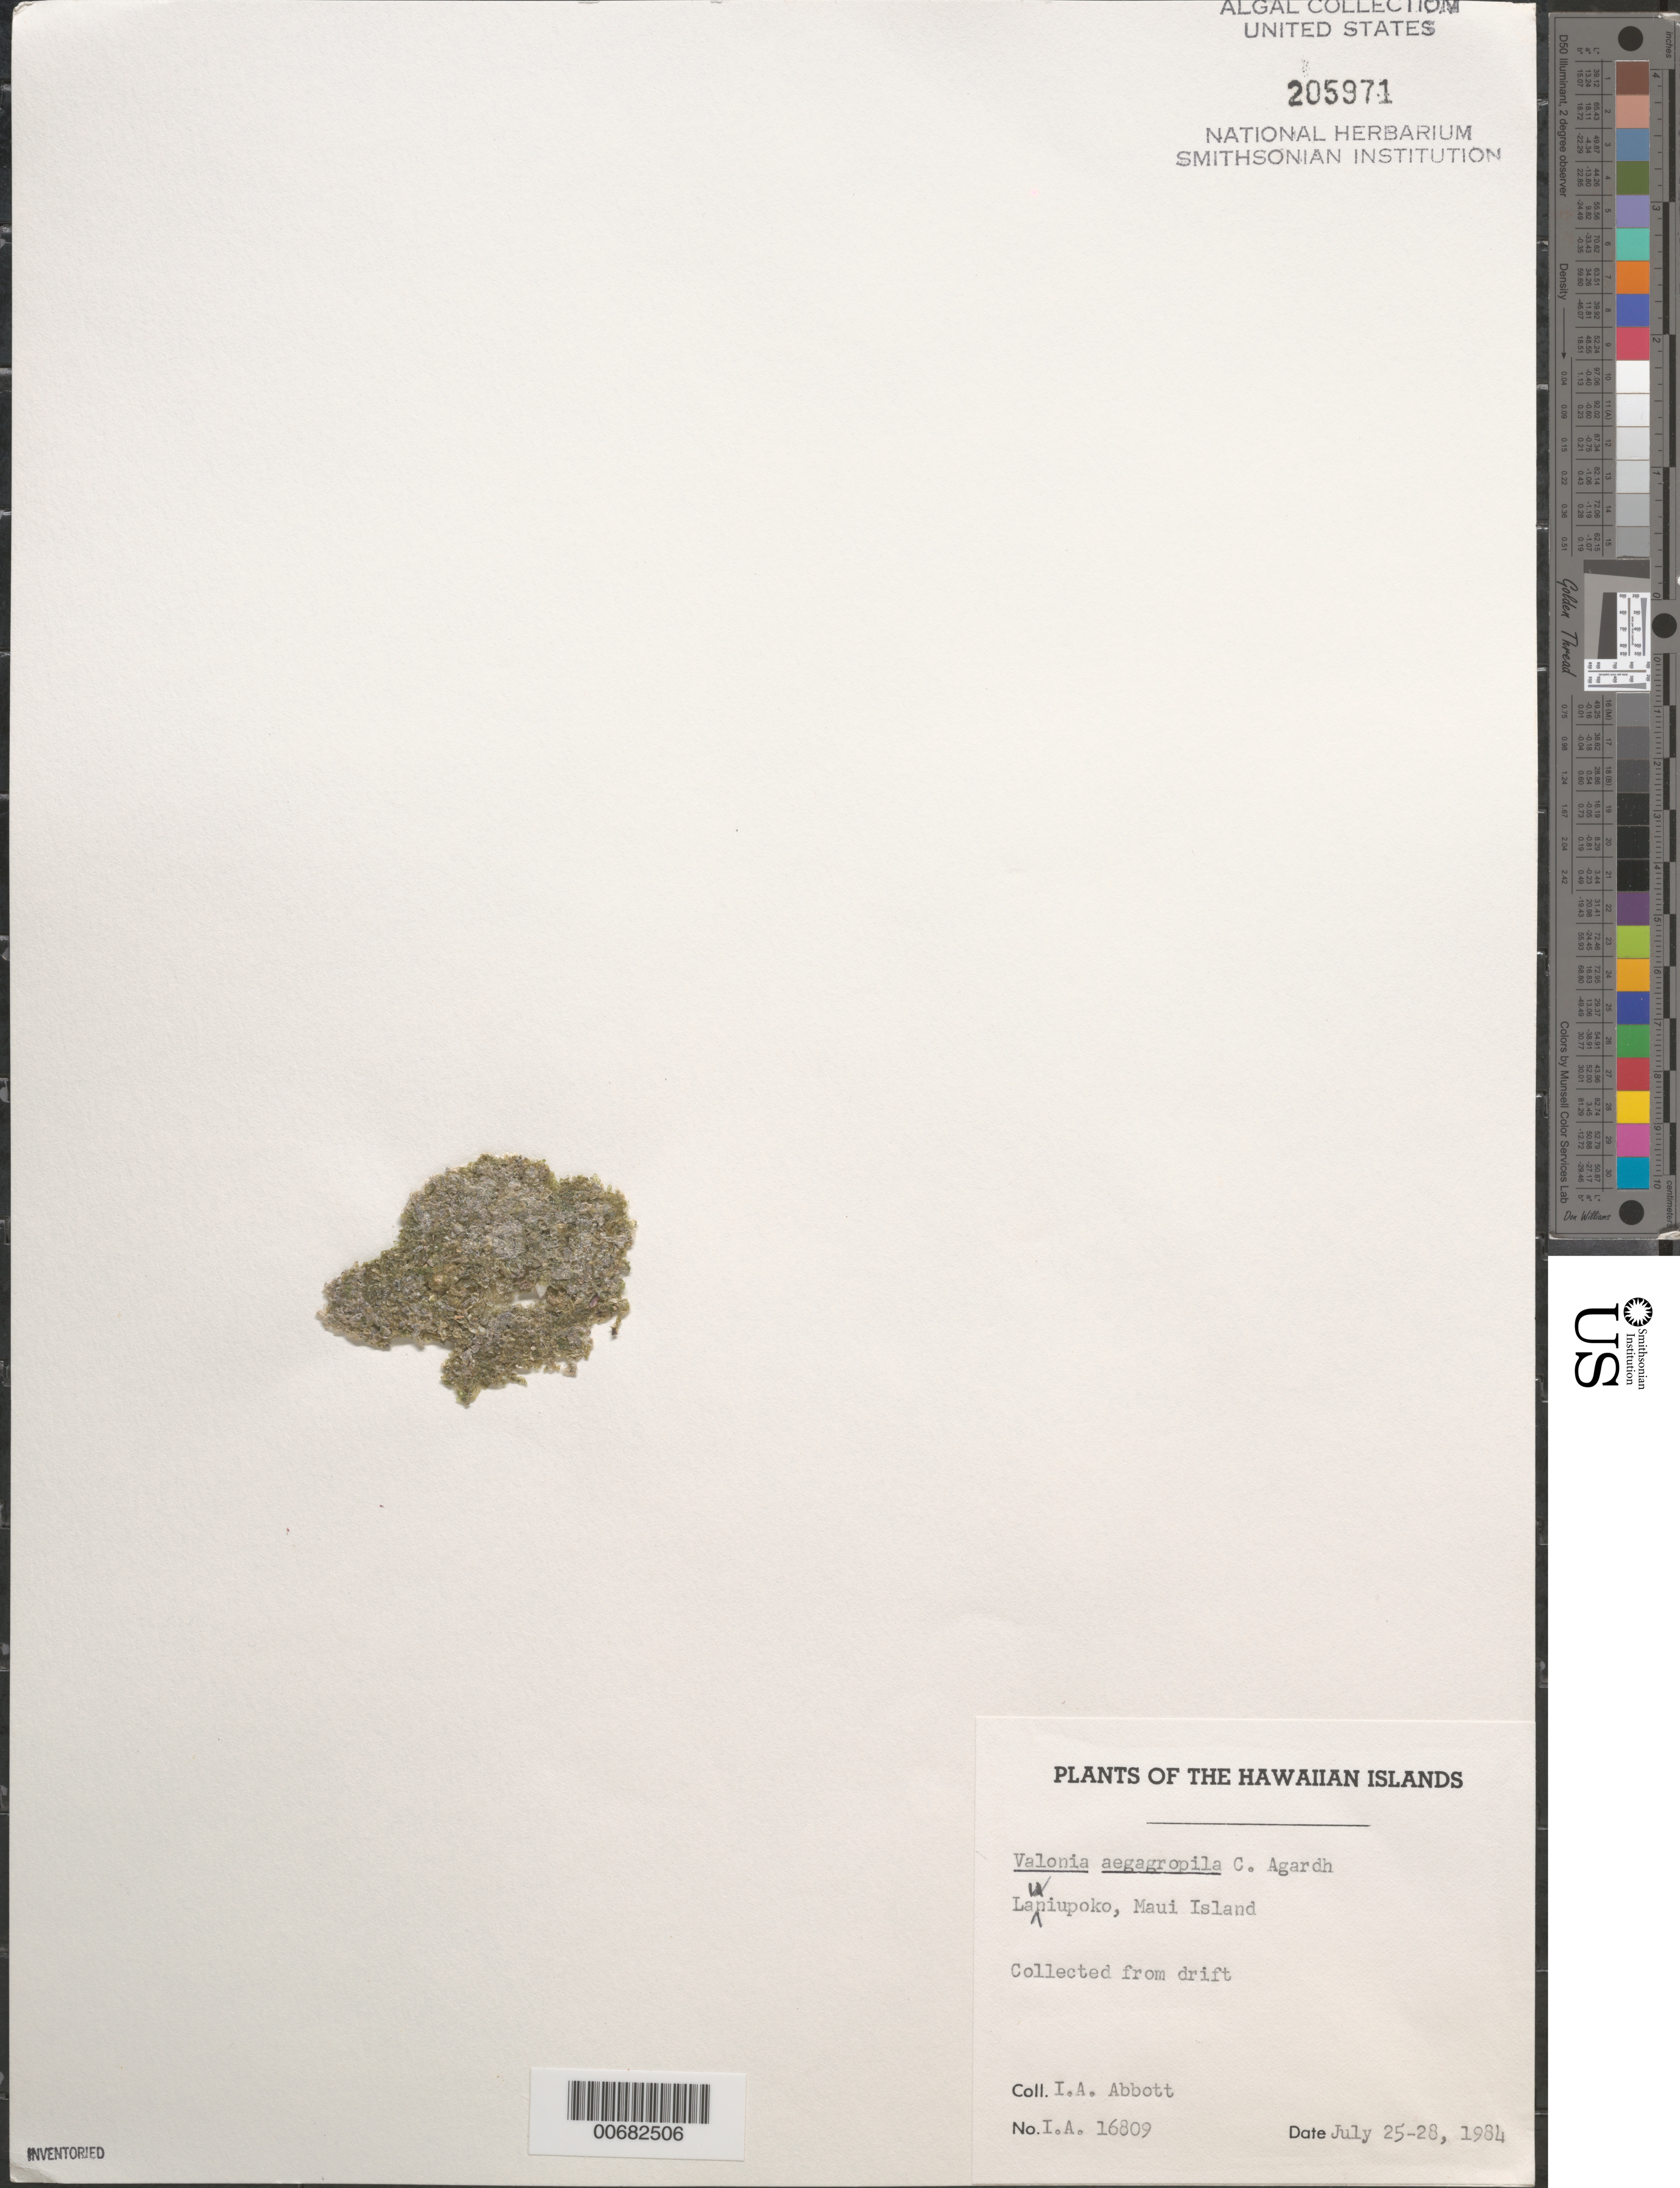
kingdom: Plantae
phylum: Chlorophyta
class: Ulvophyceae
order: Siphonocladales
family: Valoniaceae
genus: Valonia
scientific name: Valonia aegagropila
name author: C. Agardh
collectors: I. A. Abbott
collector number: IAA 16809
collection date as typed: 25 Jul 1984 to 28 Jul 1984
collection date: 1984-07-25/1984-07-28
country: United States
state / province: Hawaii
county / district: Maui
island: Maui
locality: Launiupoko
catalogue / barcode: US 205971